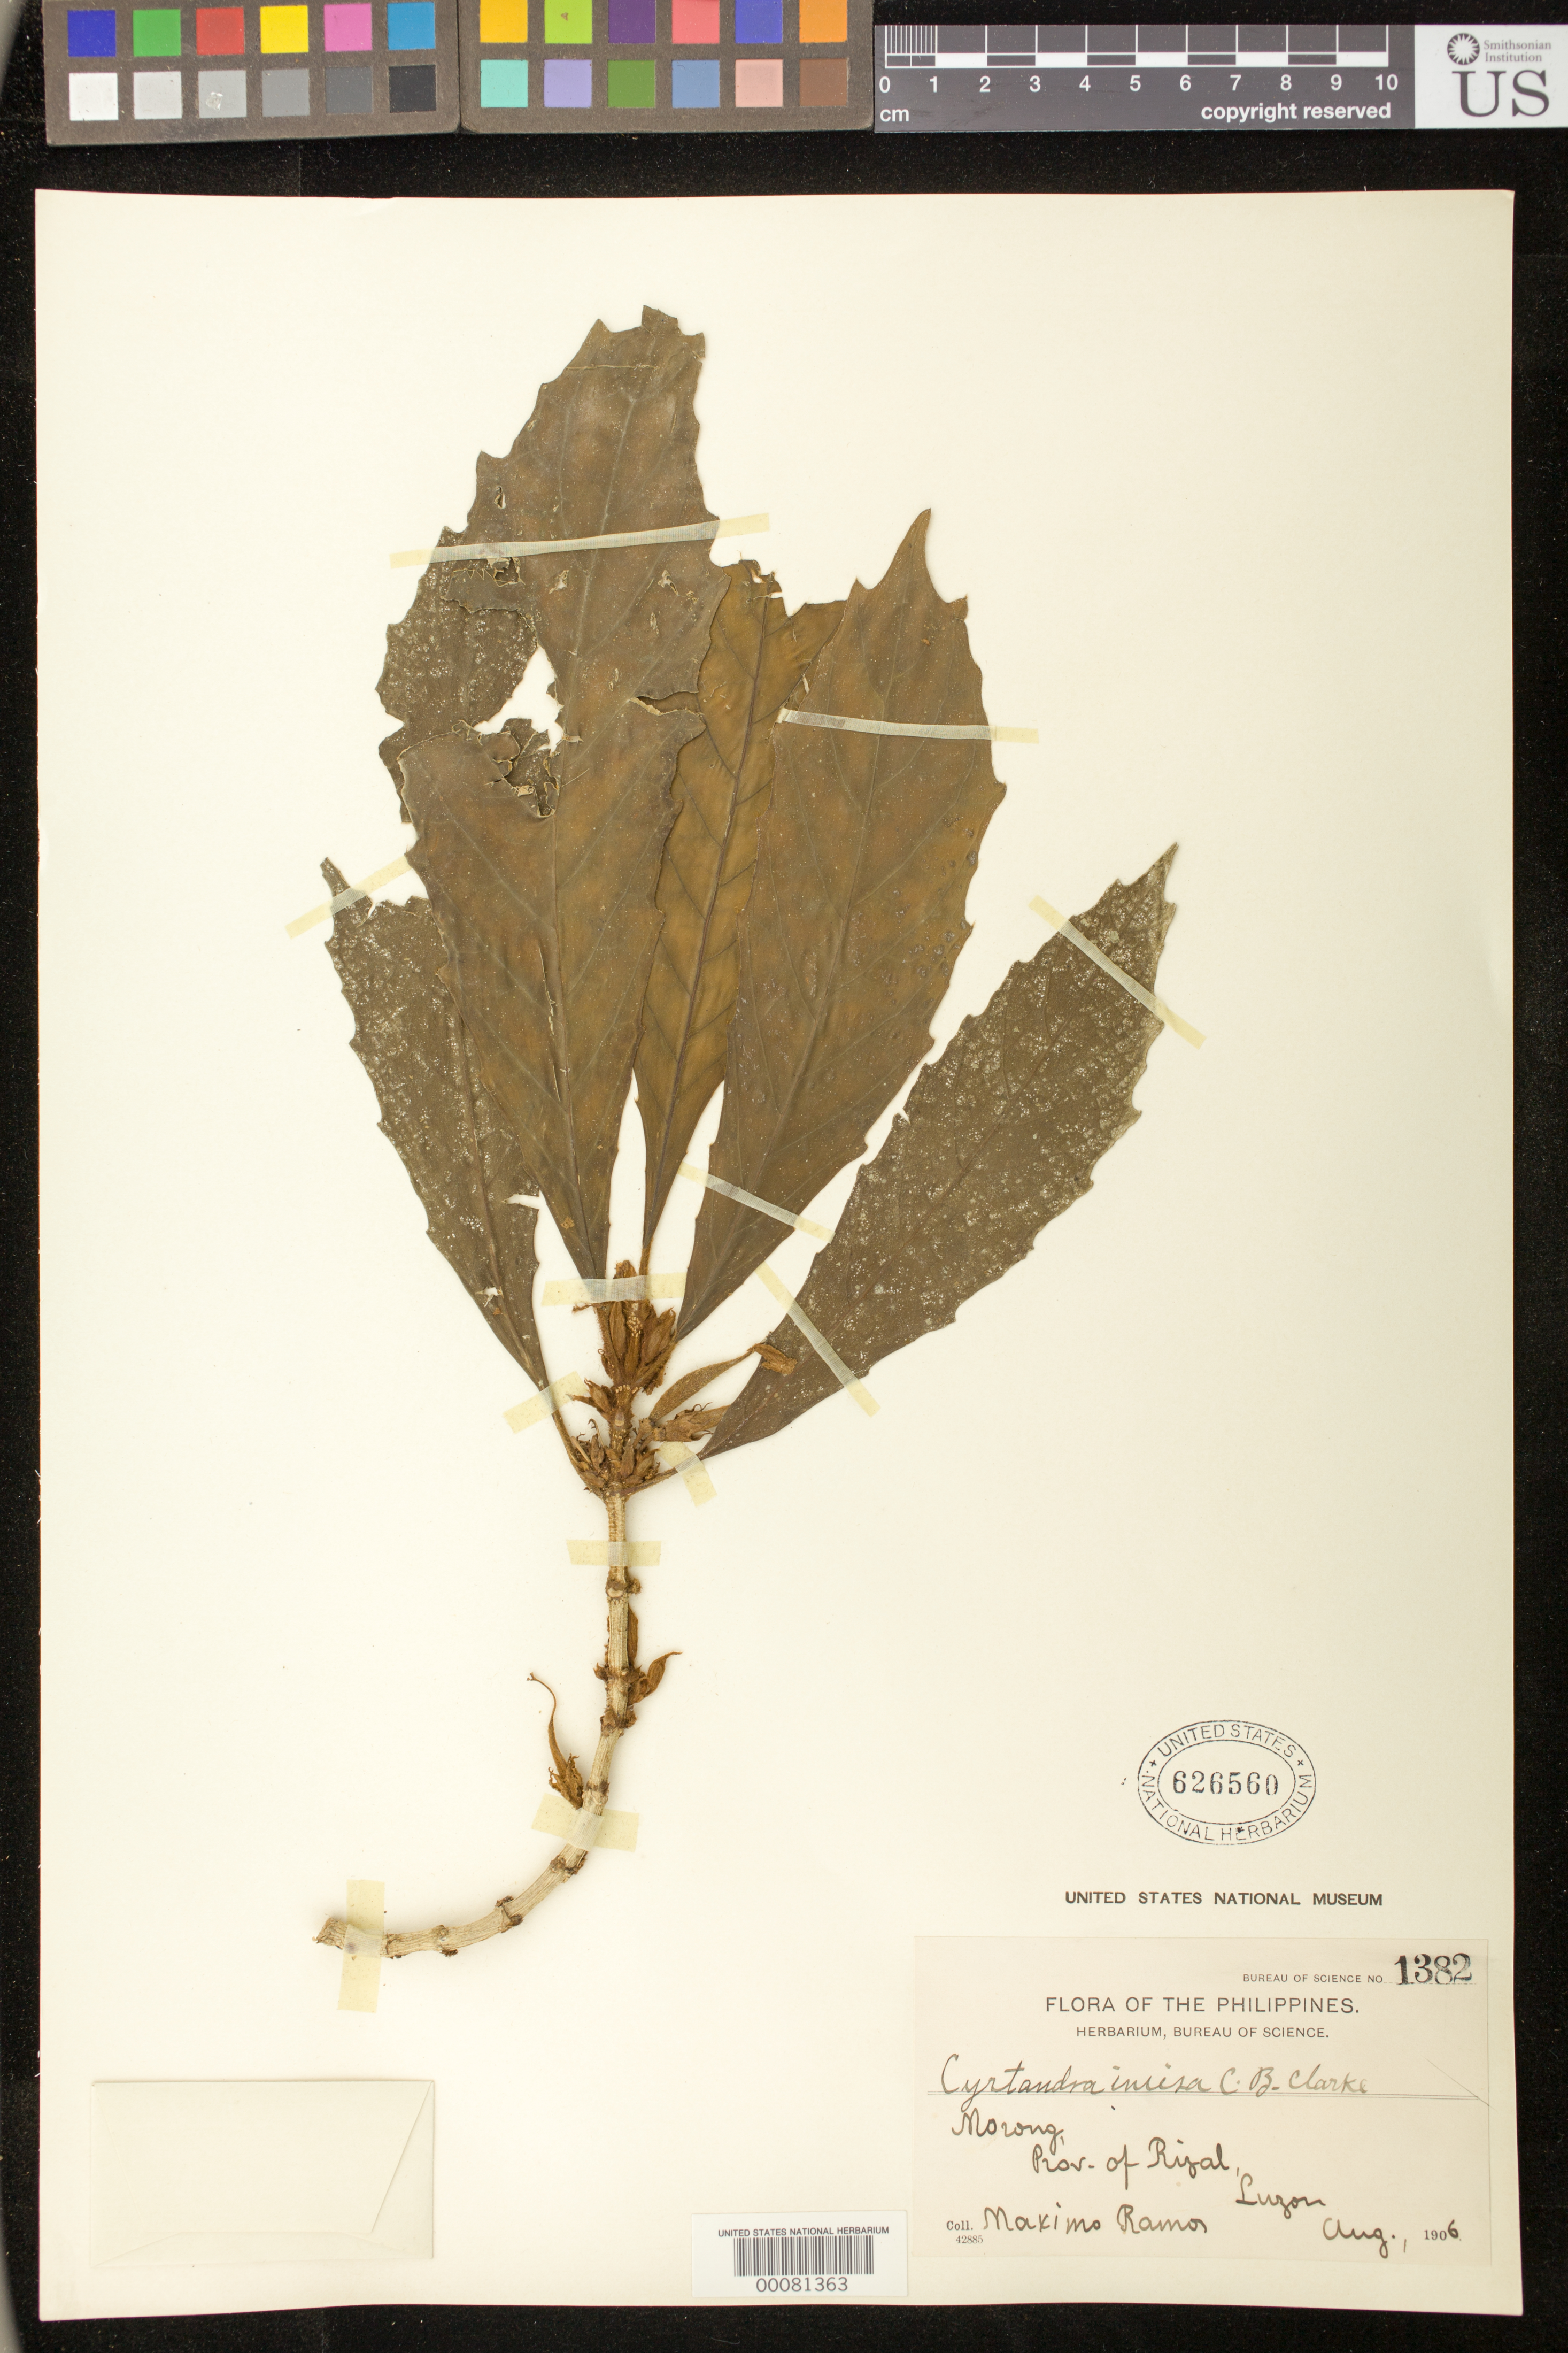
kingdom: Plantae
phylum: Tracheophyta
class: Magnoliopsida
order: Lamiales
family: Gesneriaceae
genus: Cyrtandra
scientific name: Cyrtandra incisa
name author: C.B. Clarke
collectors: M. Ramos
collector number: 1382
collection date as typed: Aug 1906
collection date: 1906-08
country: Philippines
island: Luzon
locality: Rizal, Morong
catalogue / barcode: US 626560